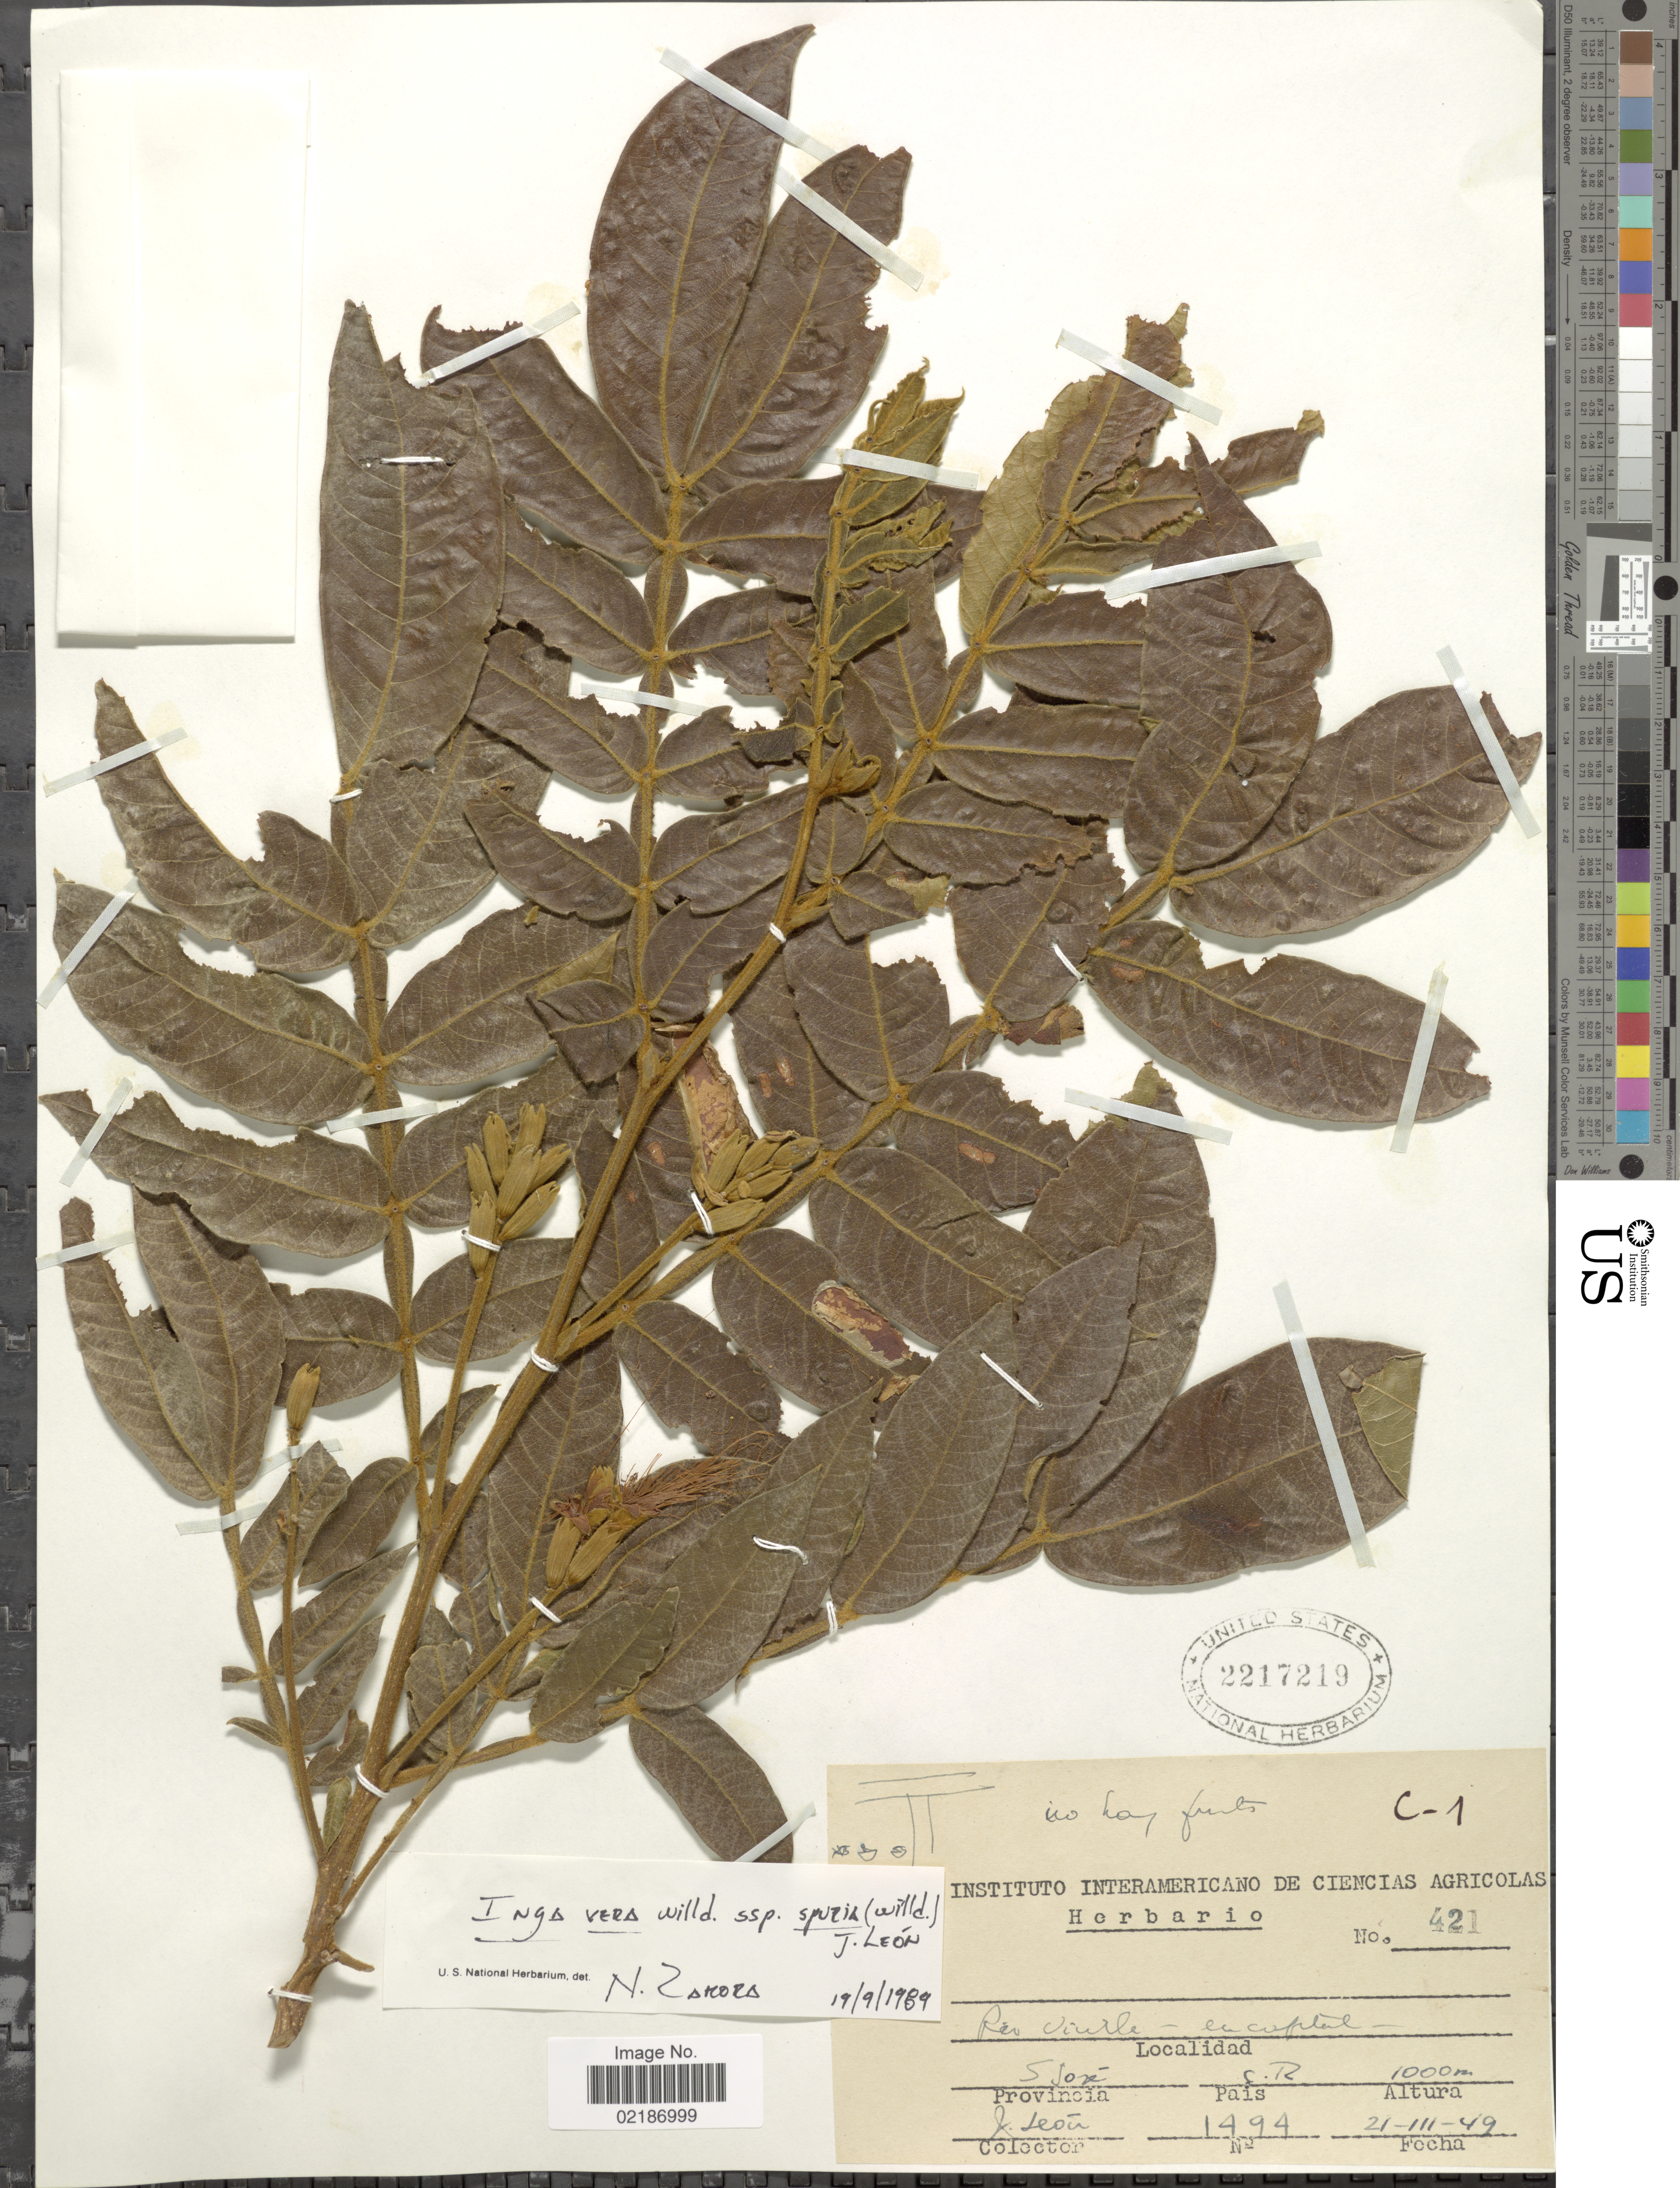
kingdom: Plantae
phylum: Tracheophyta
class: Magnoliopsida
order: Fabales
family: Fabaceae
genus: Inga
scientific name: Inga vera subsp. vera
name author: Willd.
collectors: J. León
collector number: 1494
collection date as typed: Transcribed d/m/y: 21/3/49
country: Costa Rica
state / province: San José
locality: Río Virilla en capital, Provincia S. José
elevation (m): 1000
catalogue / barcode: US 2217219